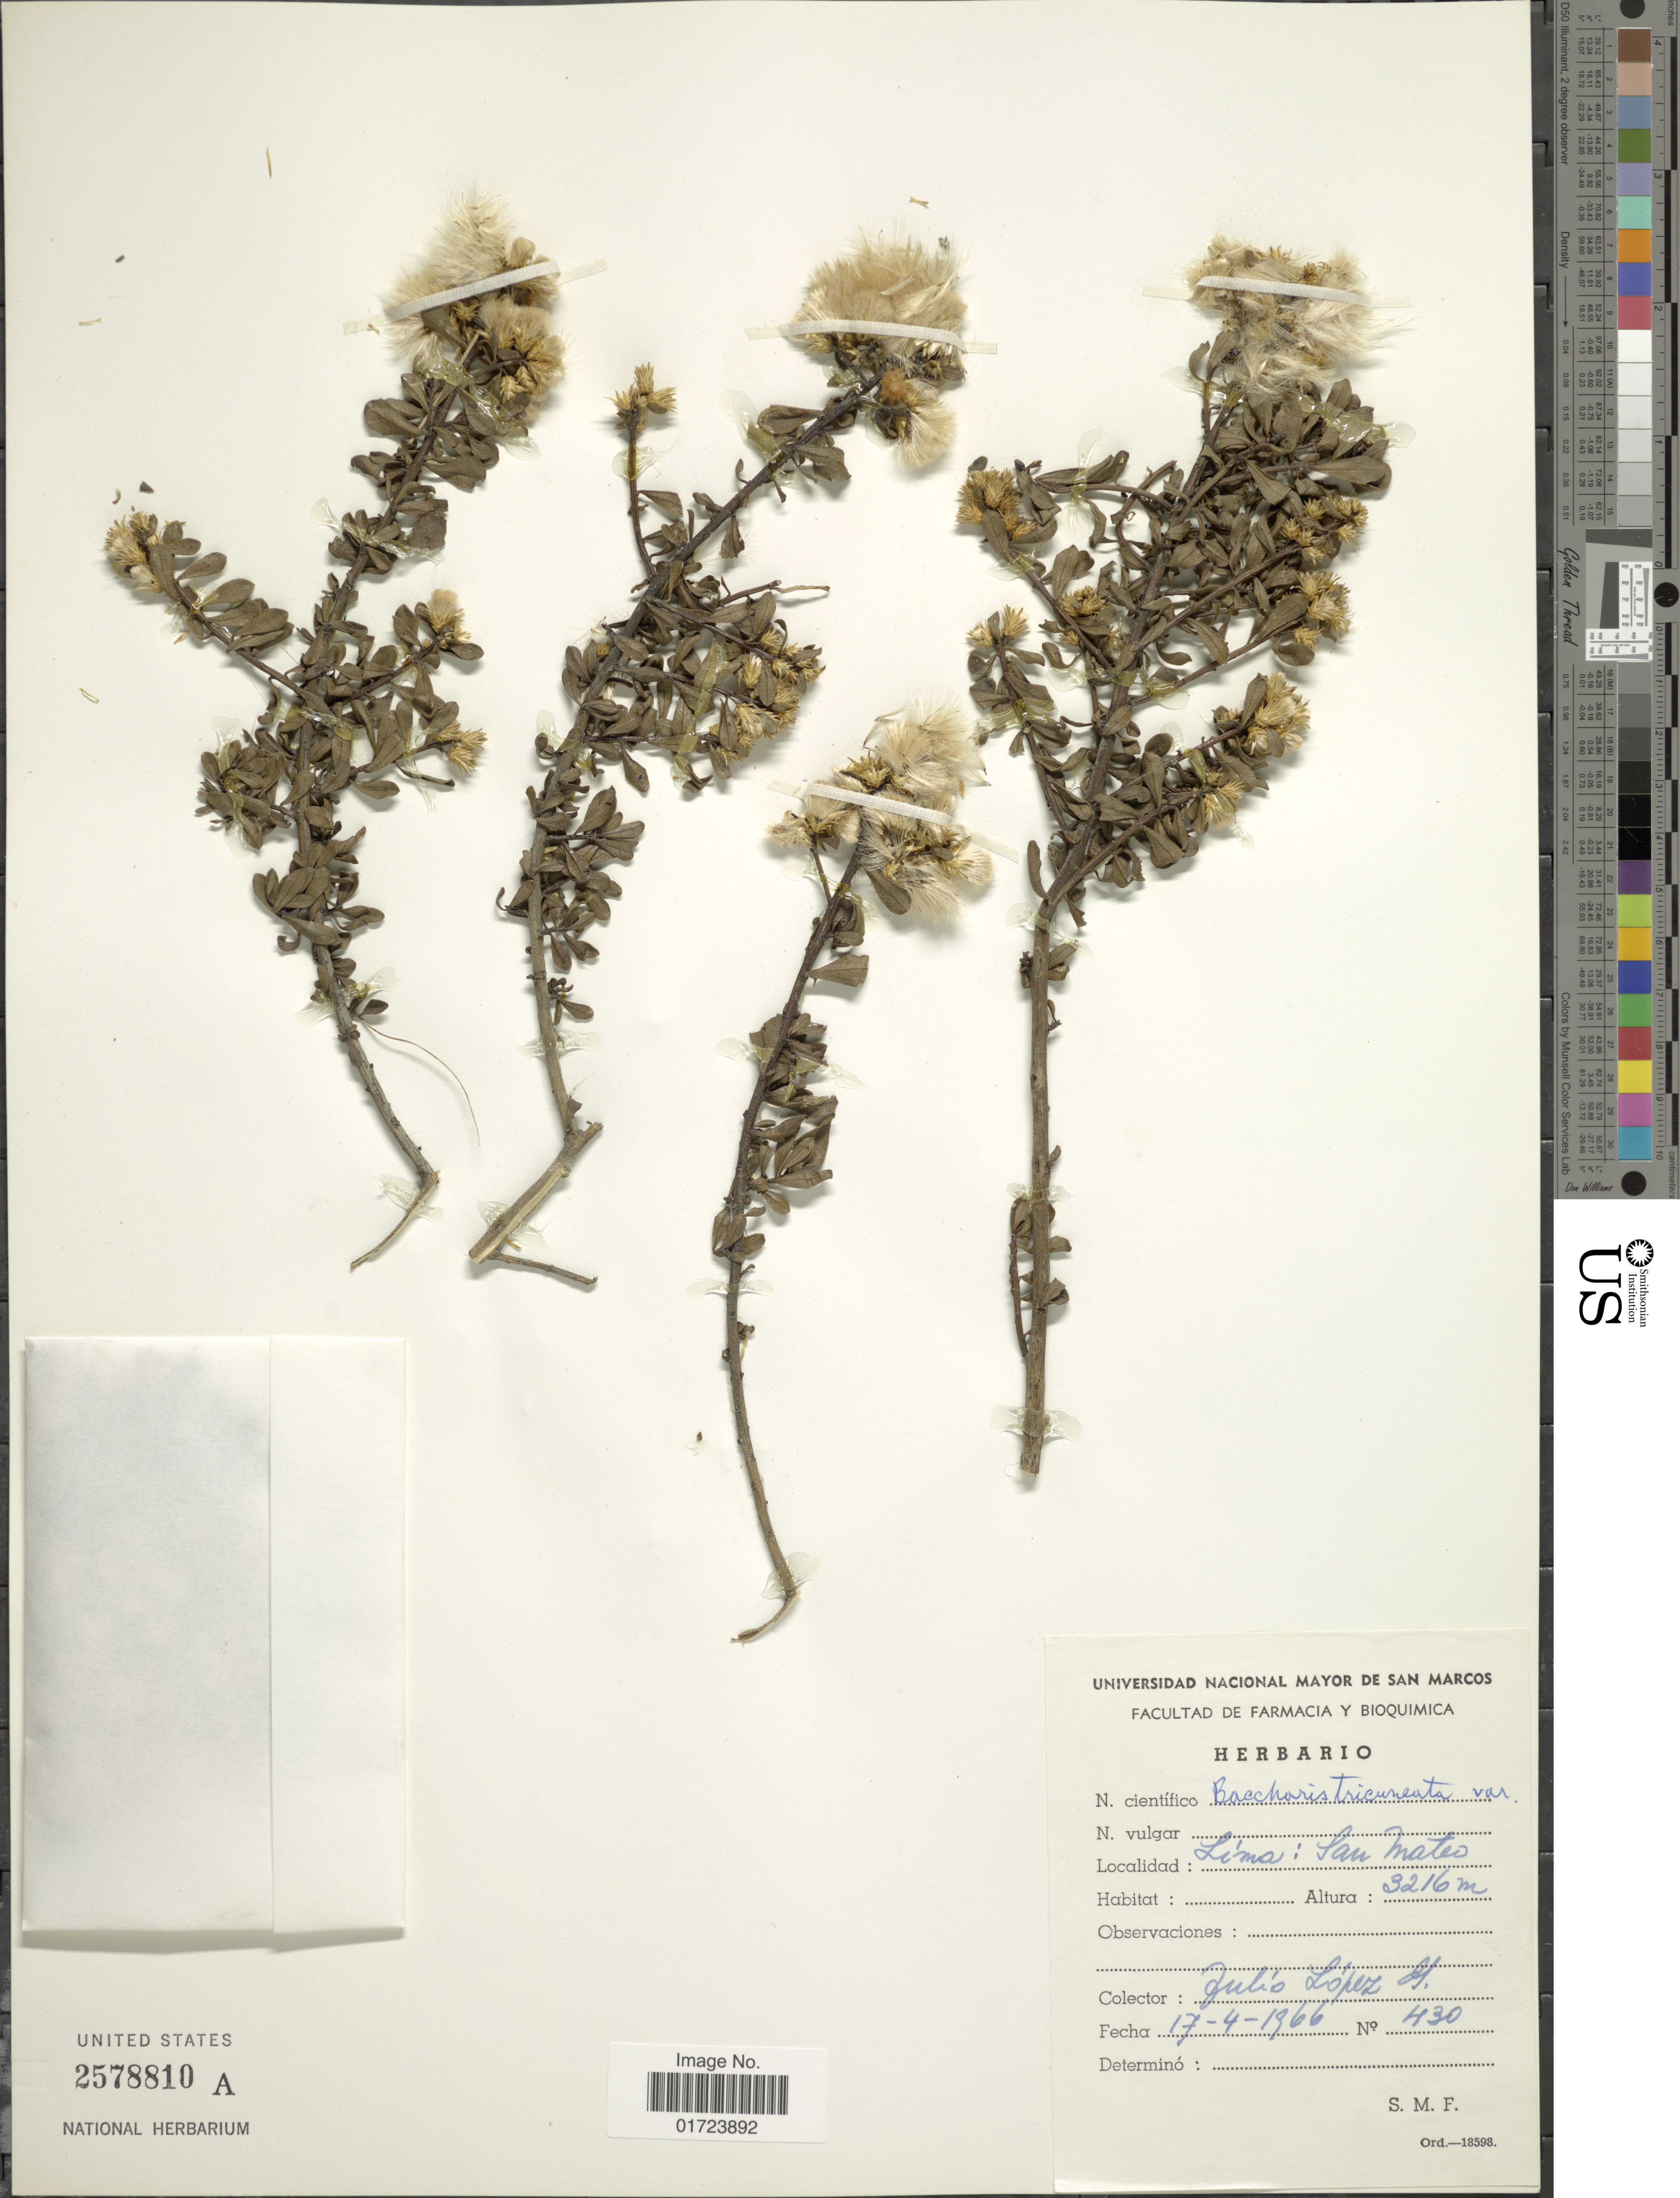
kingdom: Plantae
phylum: Tracheophyta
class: Magnoliopsida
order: Asterales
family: Asteraceae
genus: Baccharis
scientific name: Baccharis tricuneata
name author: (L. f.) Pers.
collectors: J. Lopez M.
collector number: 430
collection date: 1966-04-17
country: Peru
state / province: Lima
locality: Lima: San Mateo.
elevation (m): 3216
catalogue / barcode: US 2578810A